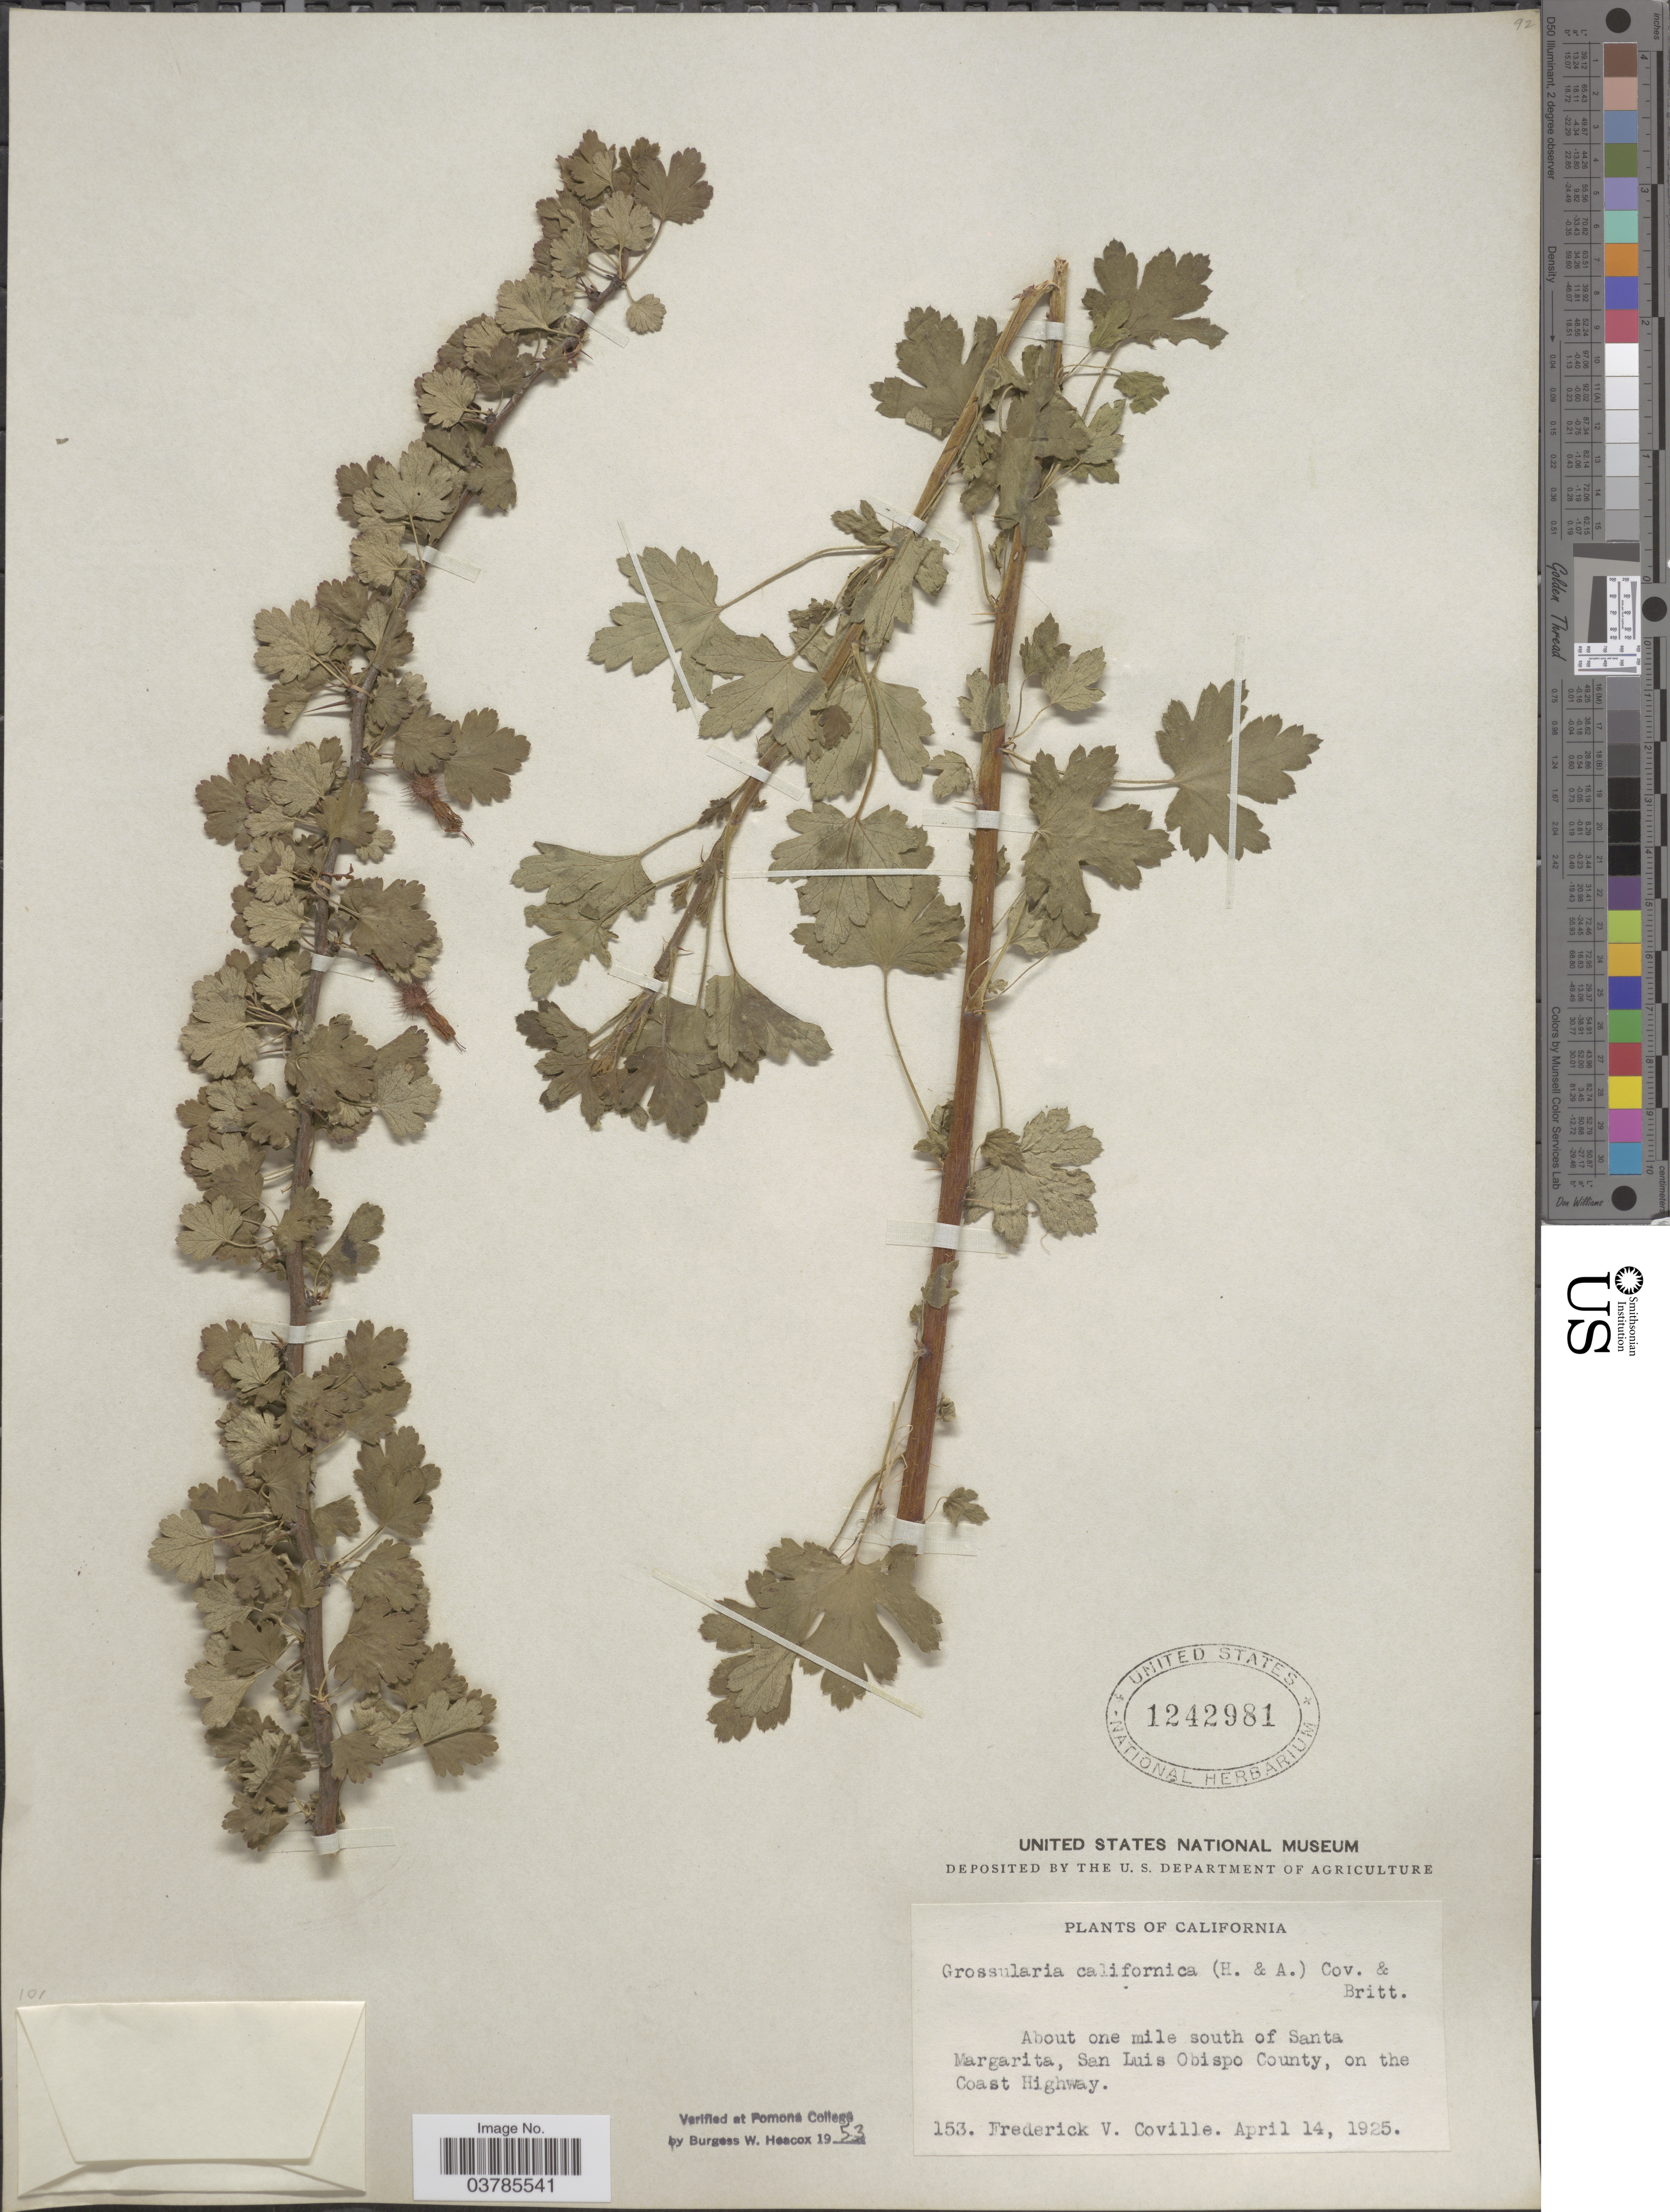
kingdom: Plantae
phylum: Tracheophyta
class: Magnoliopsida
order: Saxifragales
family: Grossulariaceae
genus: Ribes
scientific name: Ribes californicum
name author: Hook. & Arn.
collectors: F. V. Coville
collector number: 153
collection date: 1925-04-14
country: United States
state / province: California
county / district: San Luis Obispo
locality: About one mile south of Santa Margarita, San Luis Obispo County, on the Coast Highway.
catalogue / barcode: US 1242981